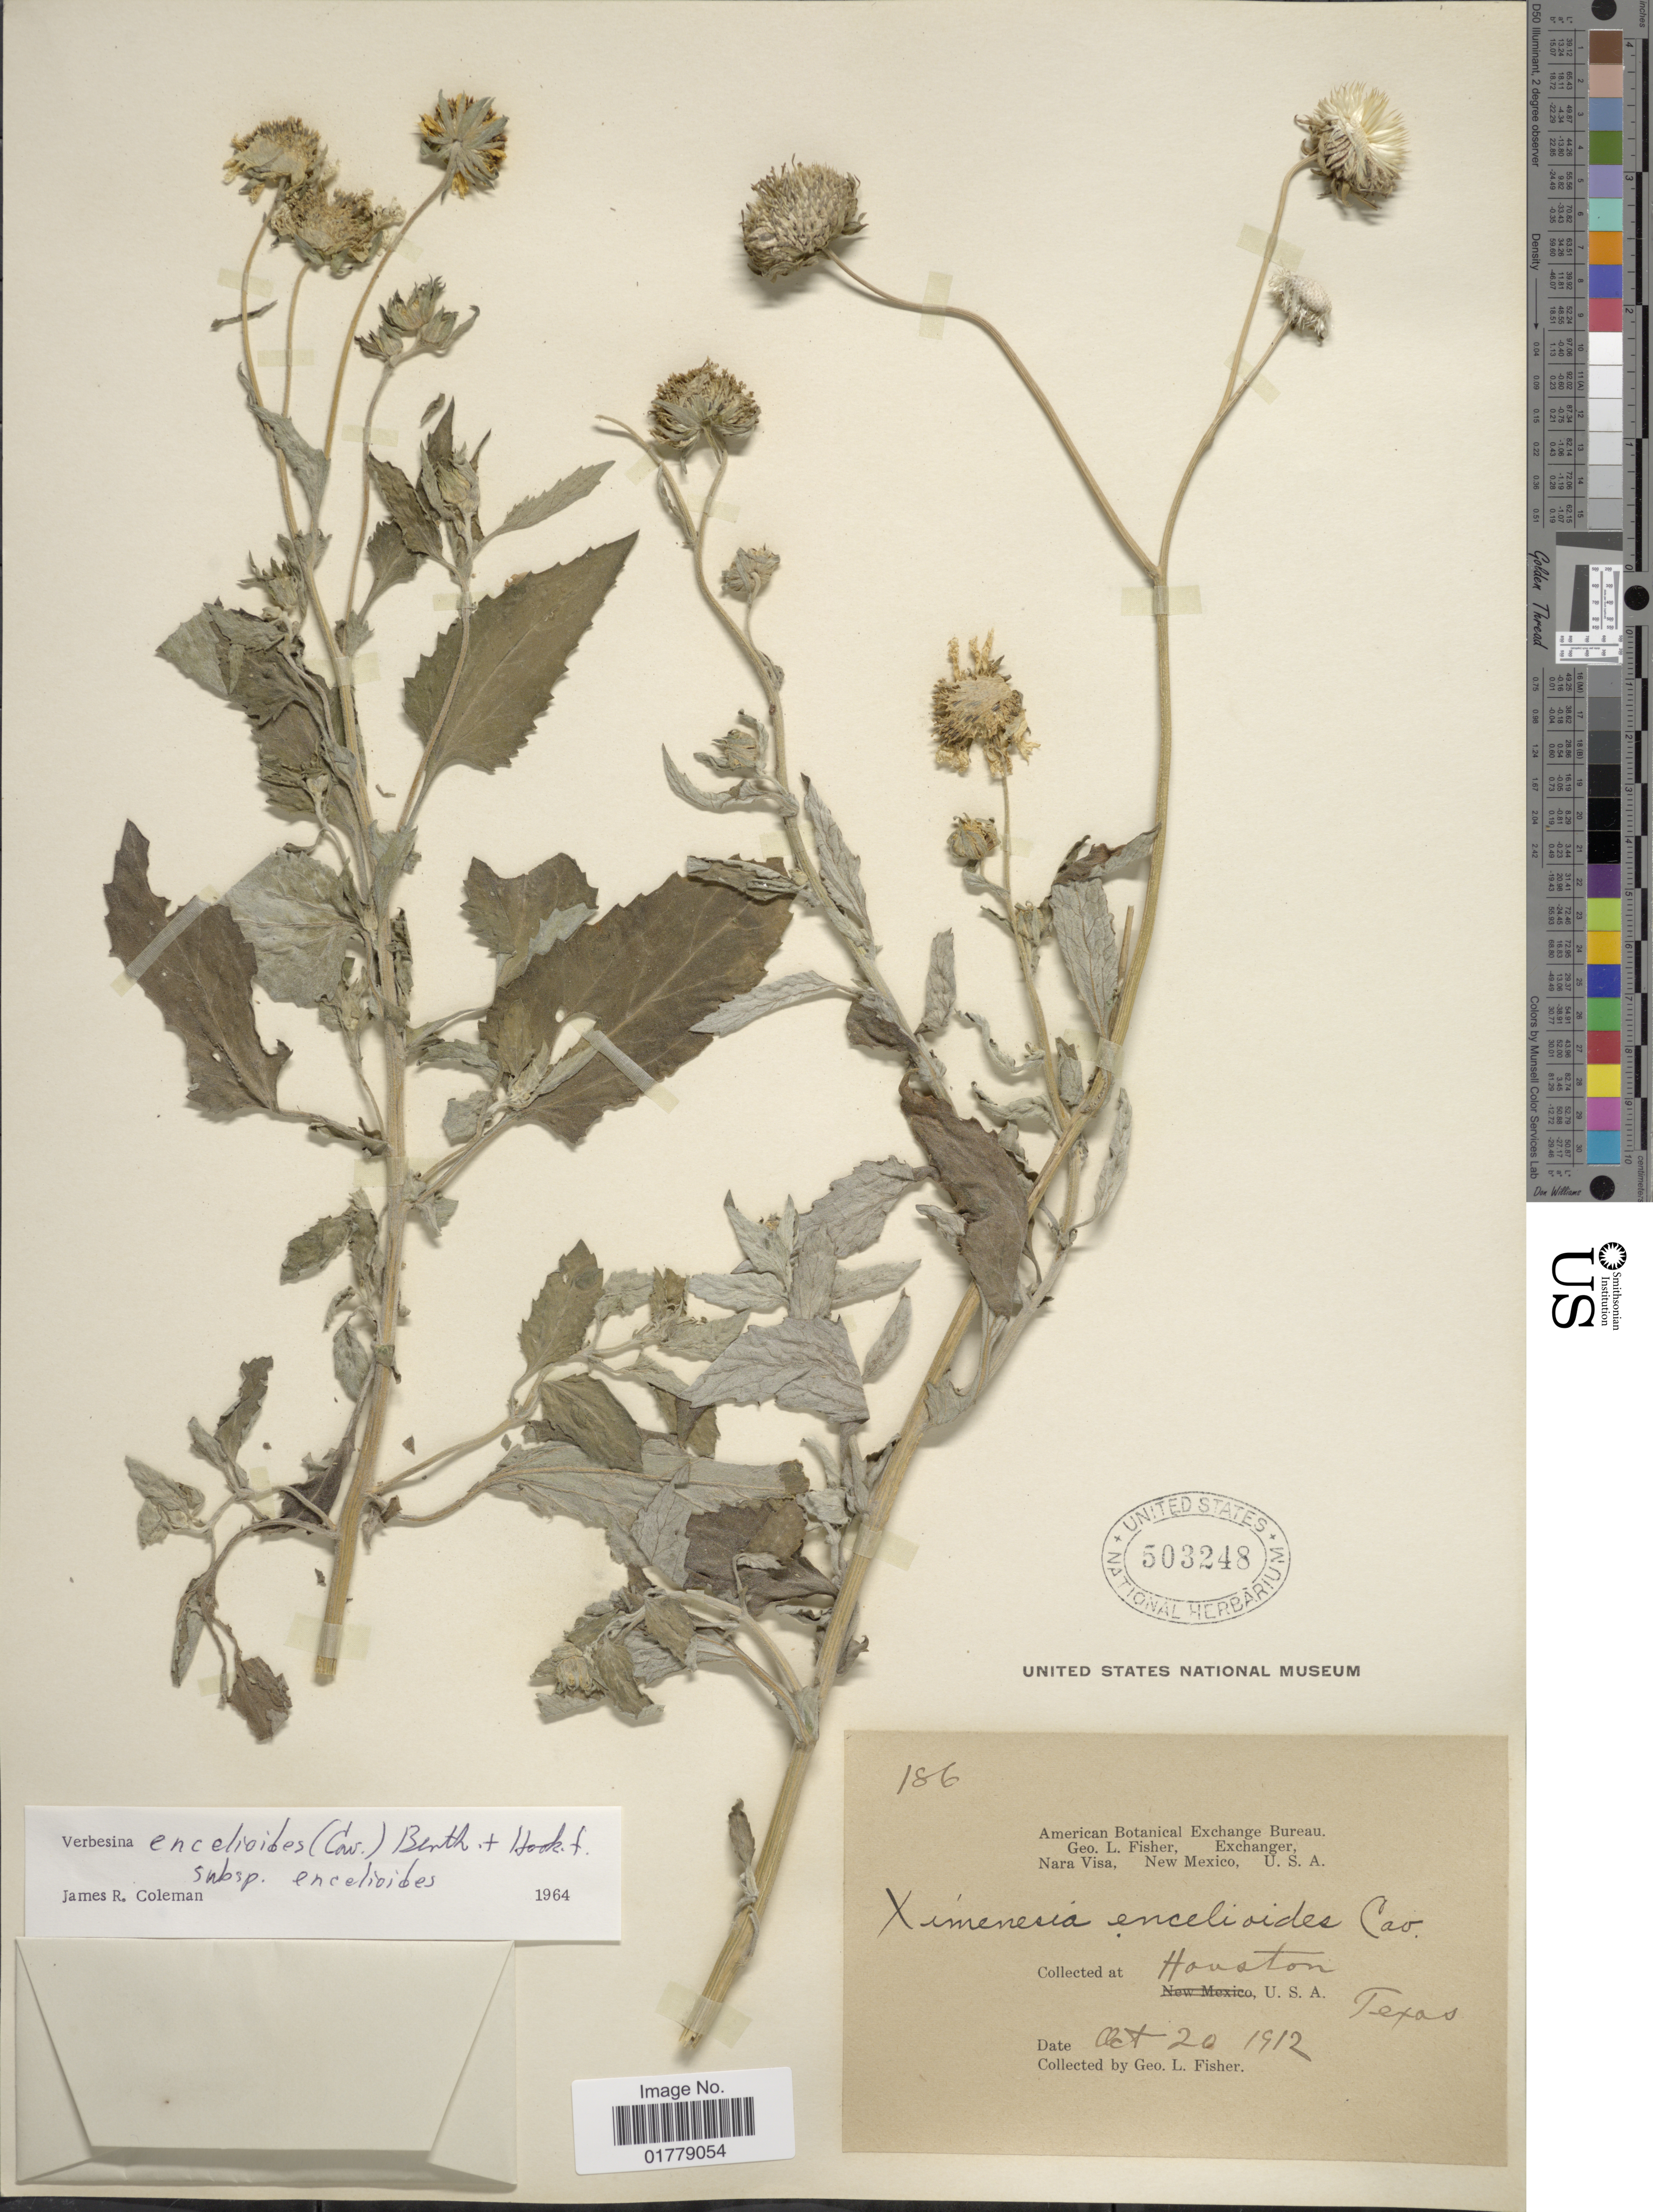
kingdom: Plantae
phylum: Tracheophyta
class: Magnoliopsida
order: Asterales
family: Asteraceae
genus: Verbesina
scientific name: Verbesina encelioides subsp. encelioides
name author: (Cav.) Benth. & Hook.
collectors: G. L. Fisher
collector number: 186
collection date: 1912-10-20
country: United States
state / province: Texas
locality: Houston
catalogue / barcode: US 503248